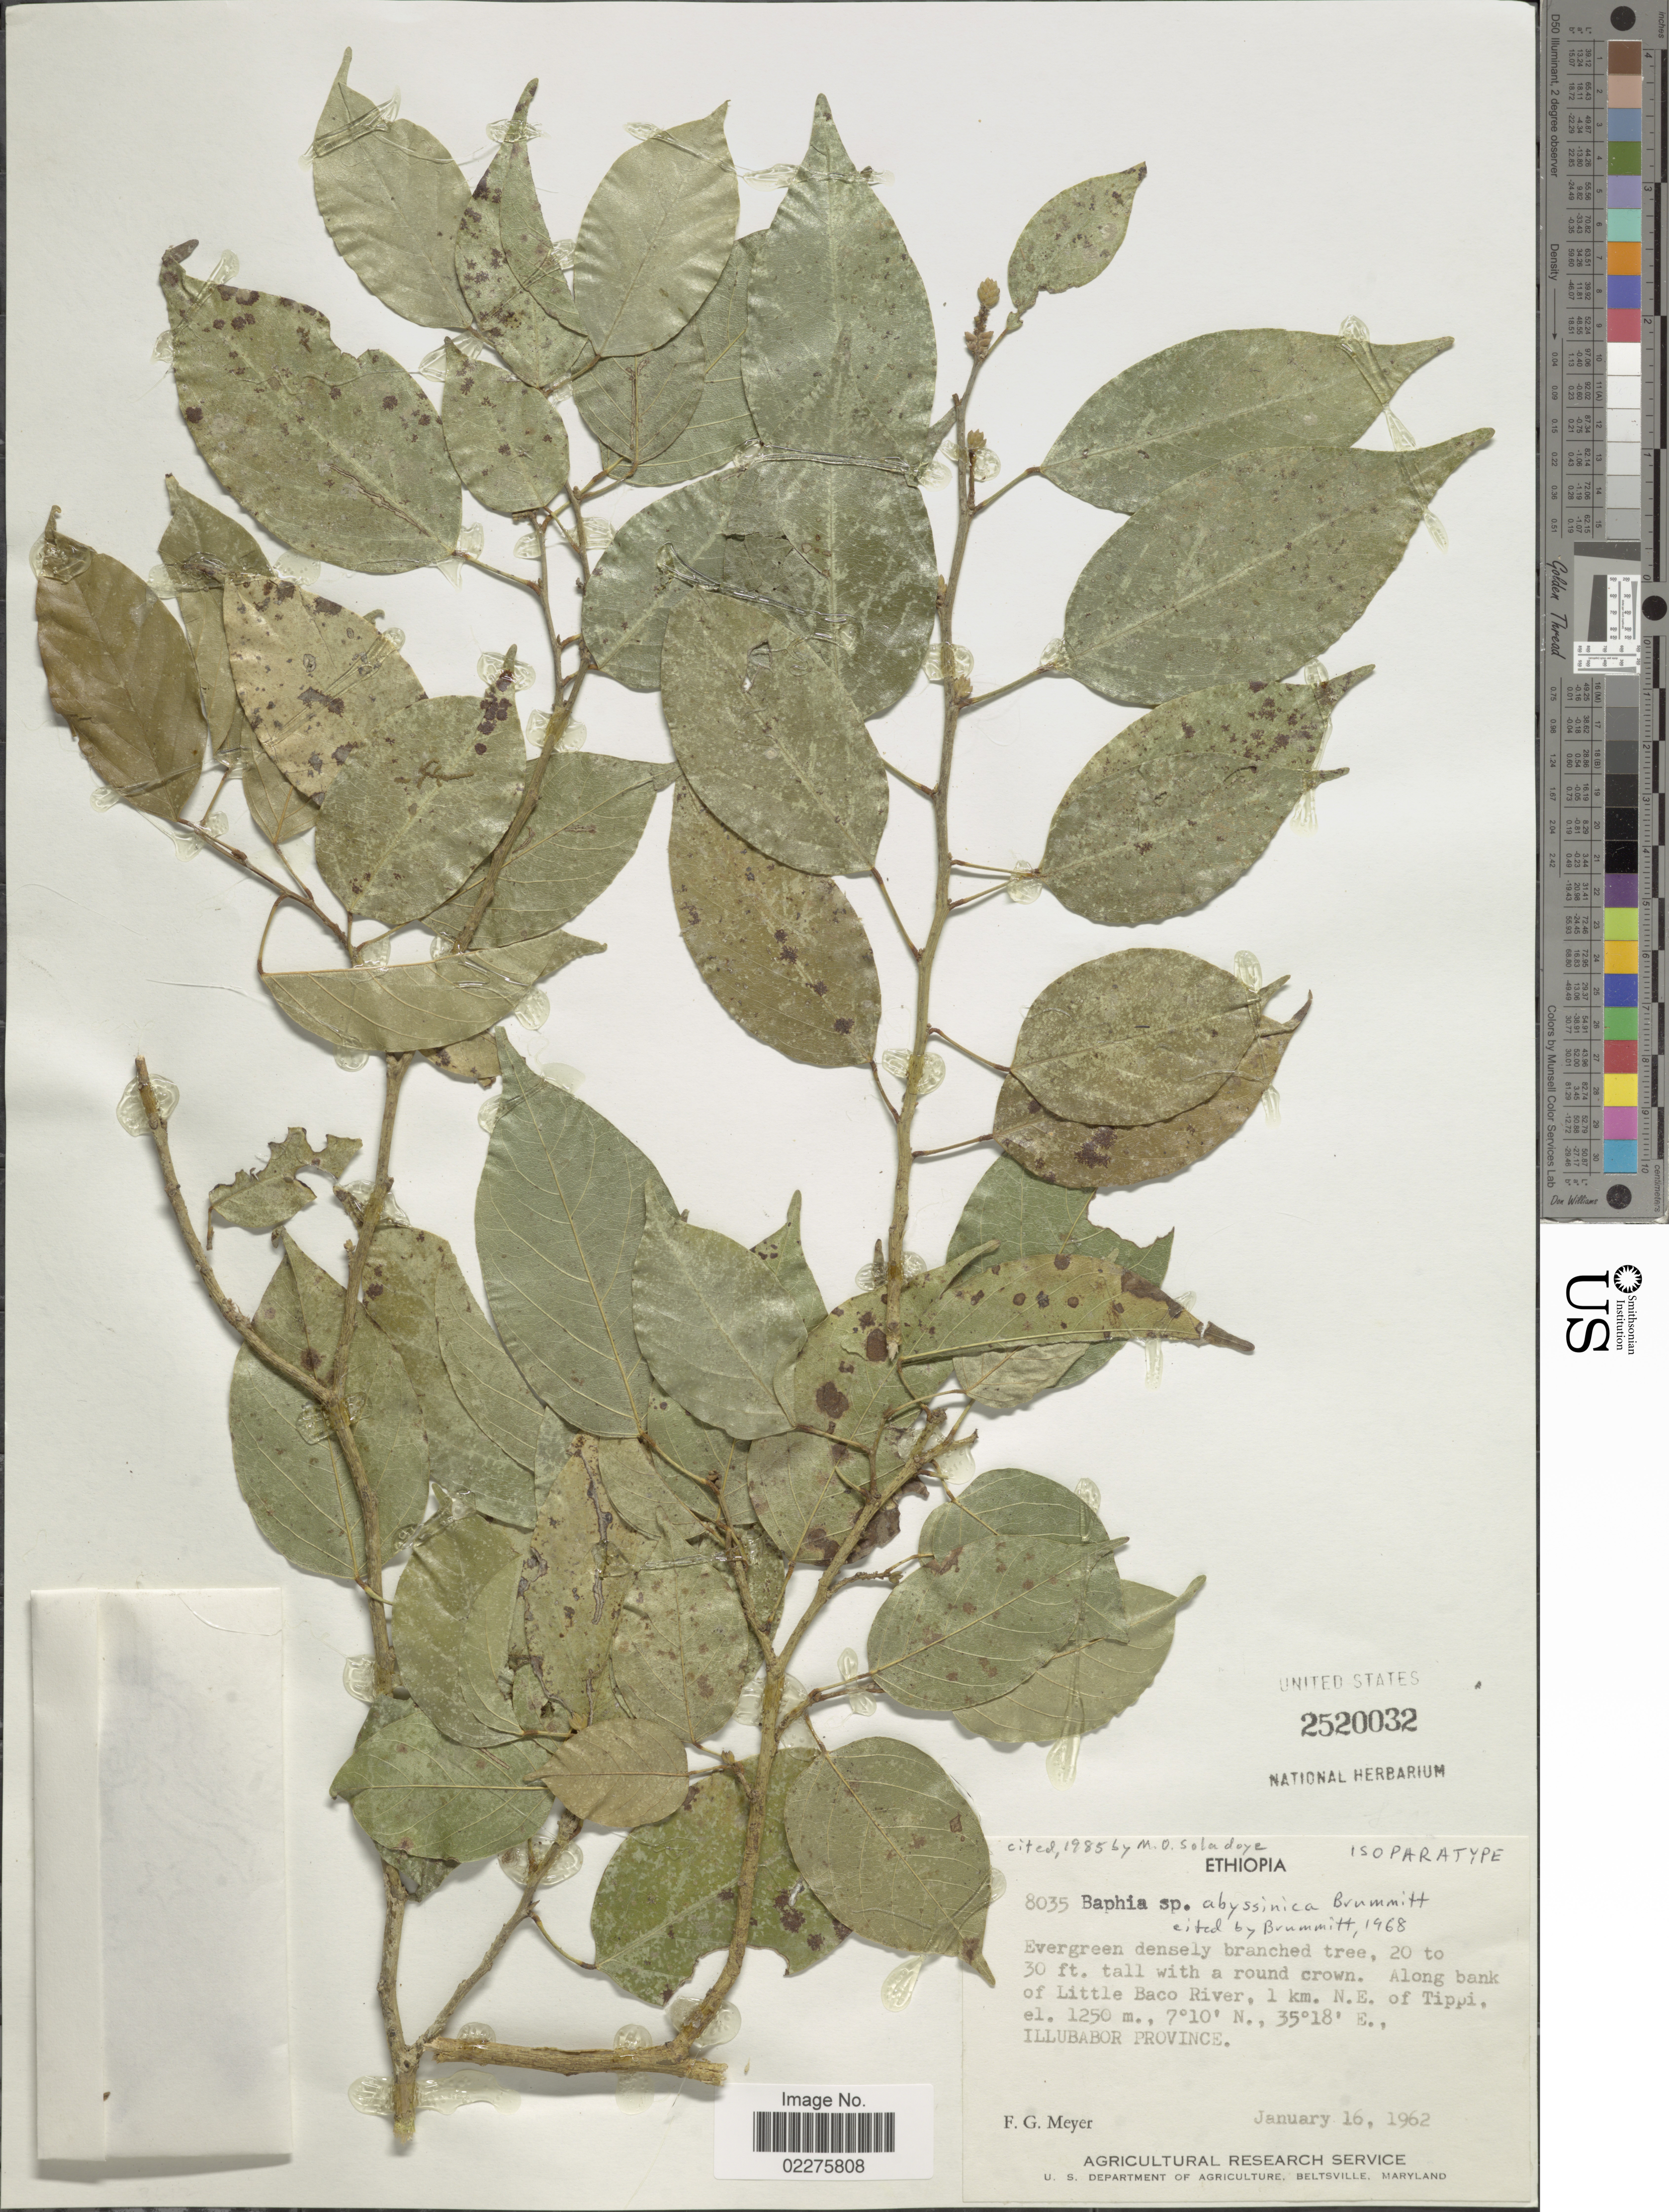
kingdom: Plantae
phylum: Tracheophyta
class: Magnoliopsida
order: Fabales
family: Fabaceae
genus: Baphia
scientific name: Baphia abyssinica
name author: Brummitt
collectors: F. G. Meyer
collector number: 8035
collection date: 1962-01-16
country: Ethiopia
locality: Along bank of Little Baco River, 1 km. N. E. of Tippi, Illubabor Province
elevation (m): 1250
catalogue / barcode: US 2520032